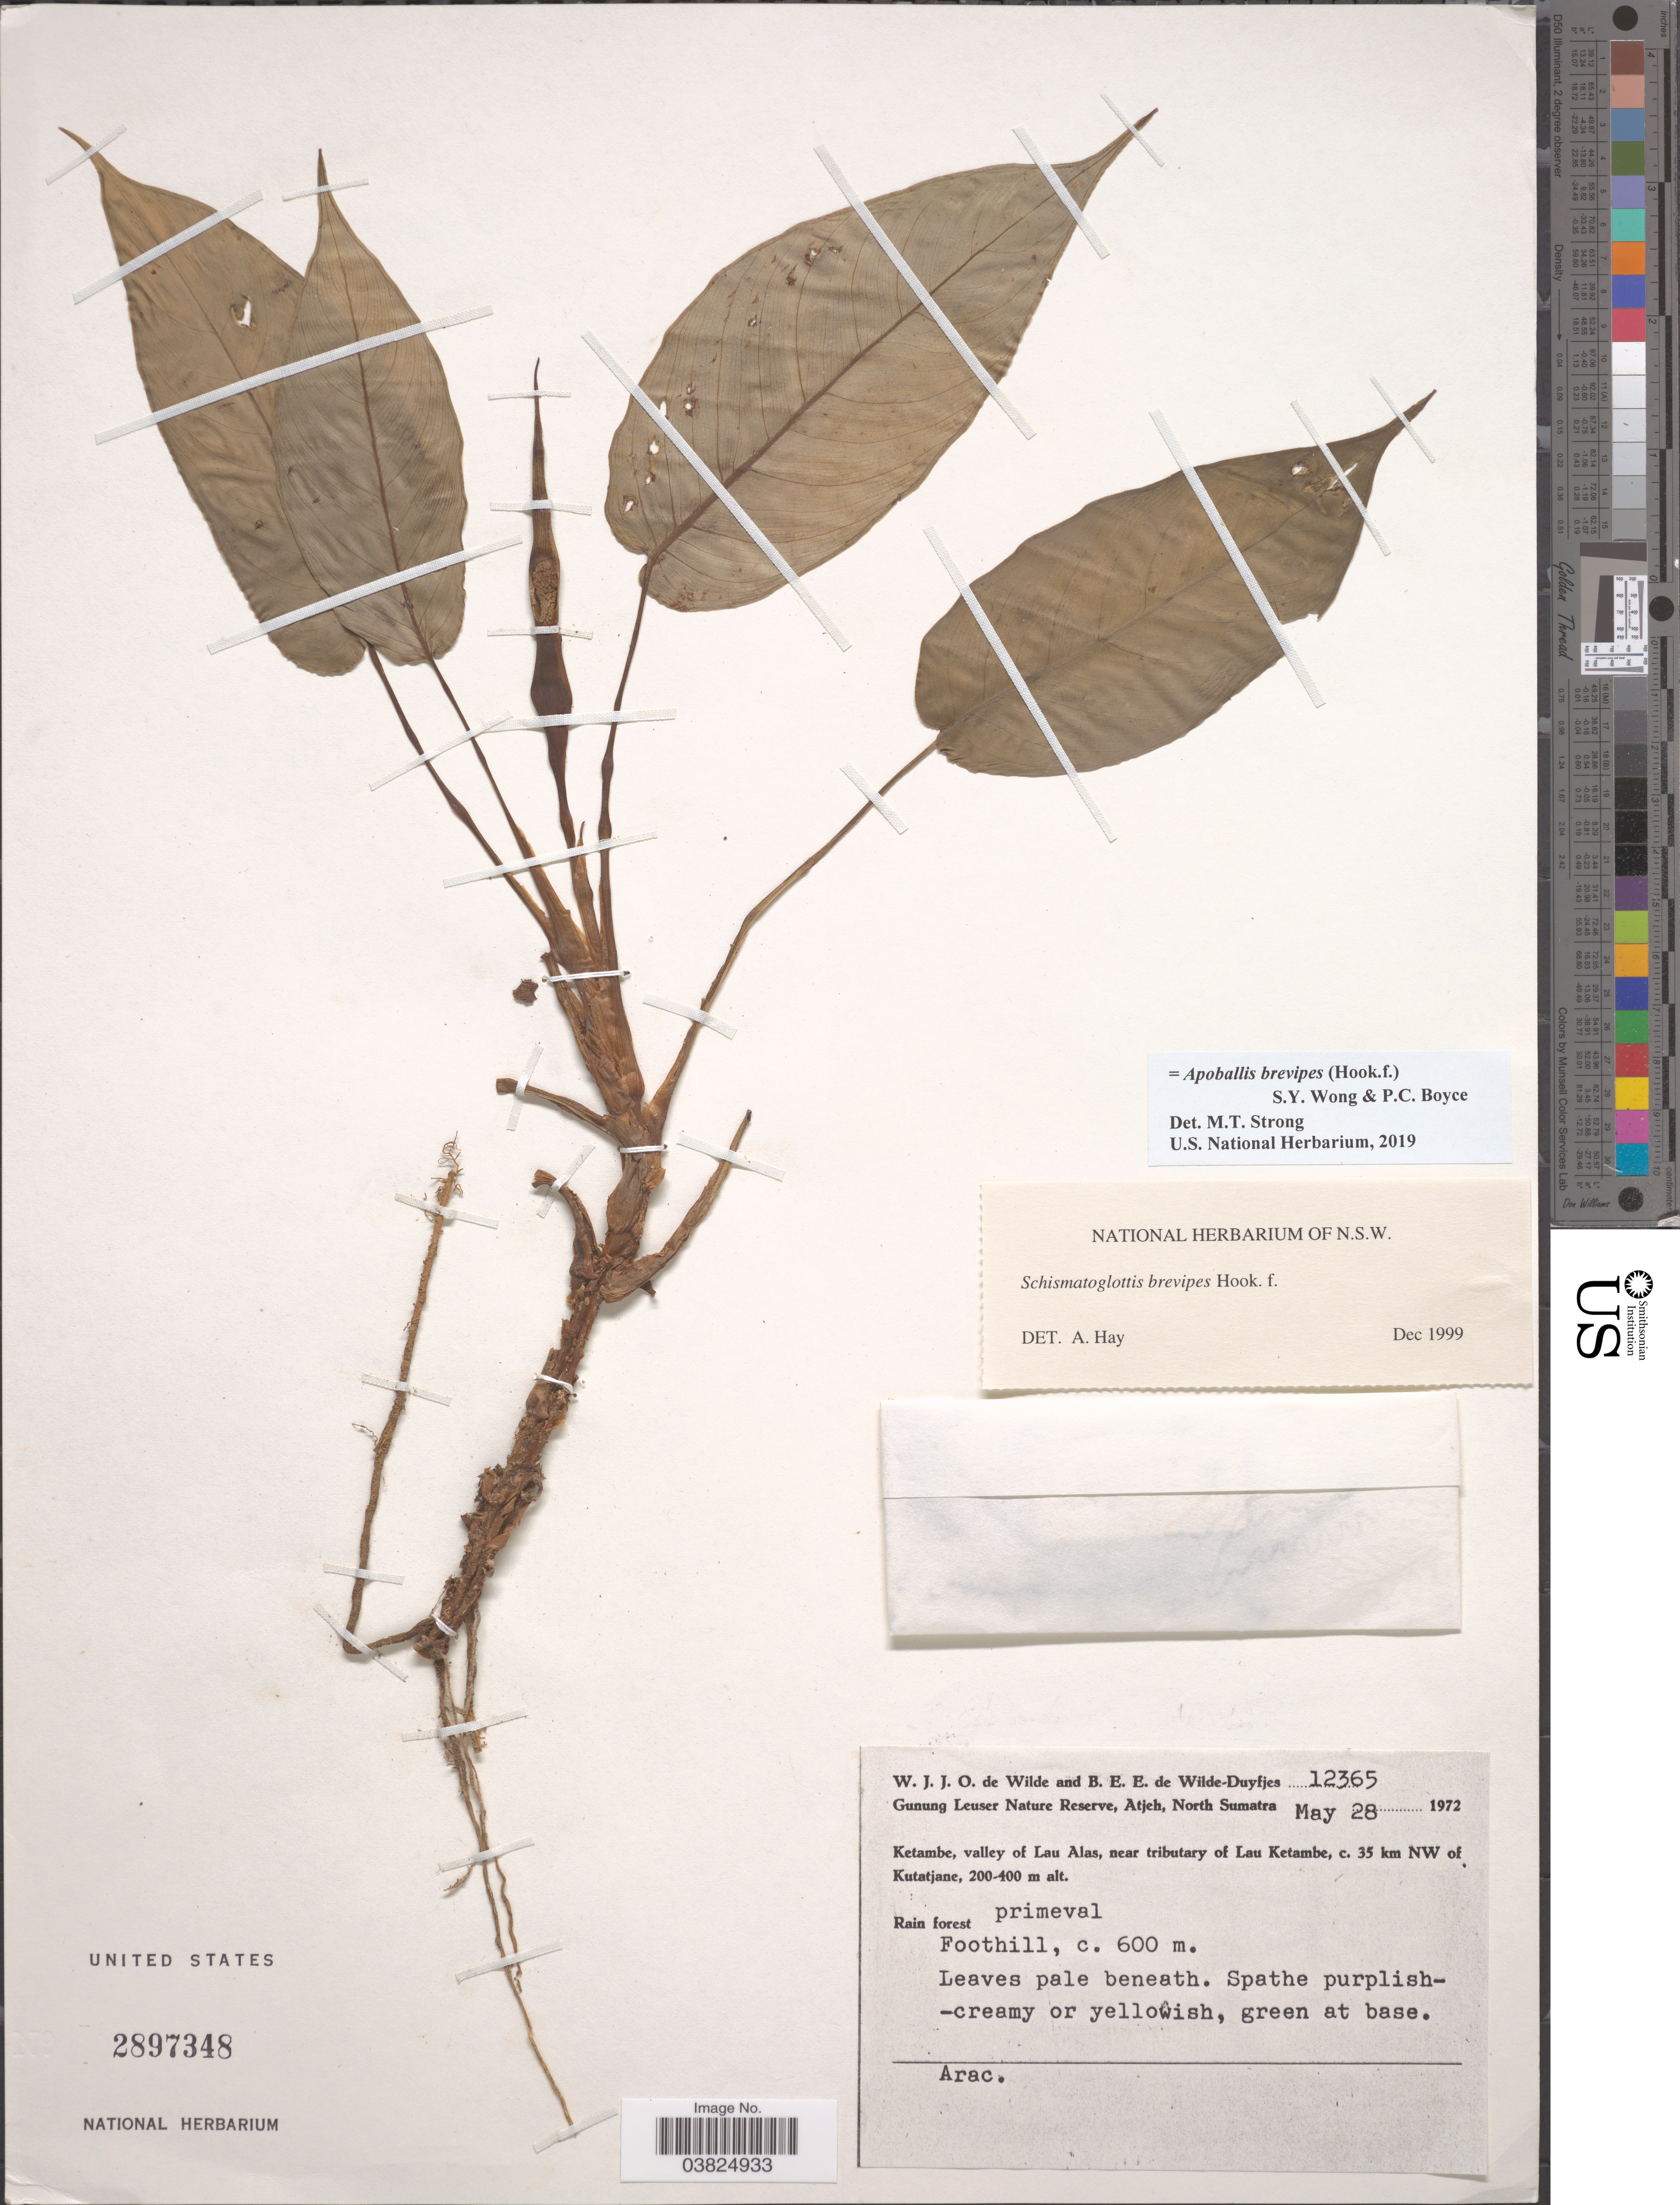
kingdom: Plantae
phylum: Tracheophyta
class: Liliopsida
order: Alismatales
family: Araceae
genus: Apoballis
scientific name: Apoballis brevipes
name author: (Hook. f.) S.Y. Wong & P.C. Boyce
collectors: W. J. de Wilde & B. E. de Wilde-Duyfjes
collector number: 12365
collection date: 1972-05-28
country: Indonesia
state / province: Sumatra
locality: Gunung Leuser Nature Reserve, Atjeh, North Sumatra. Ketambe, valley of Lau Alas, near tributary of Lau Ketambe, c. 35 km NW of Kutatjane.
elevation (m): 600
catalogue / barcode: US 2897348